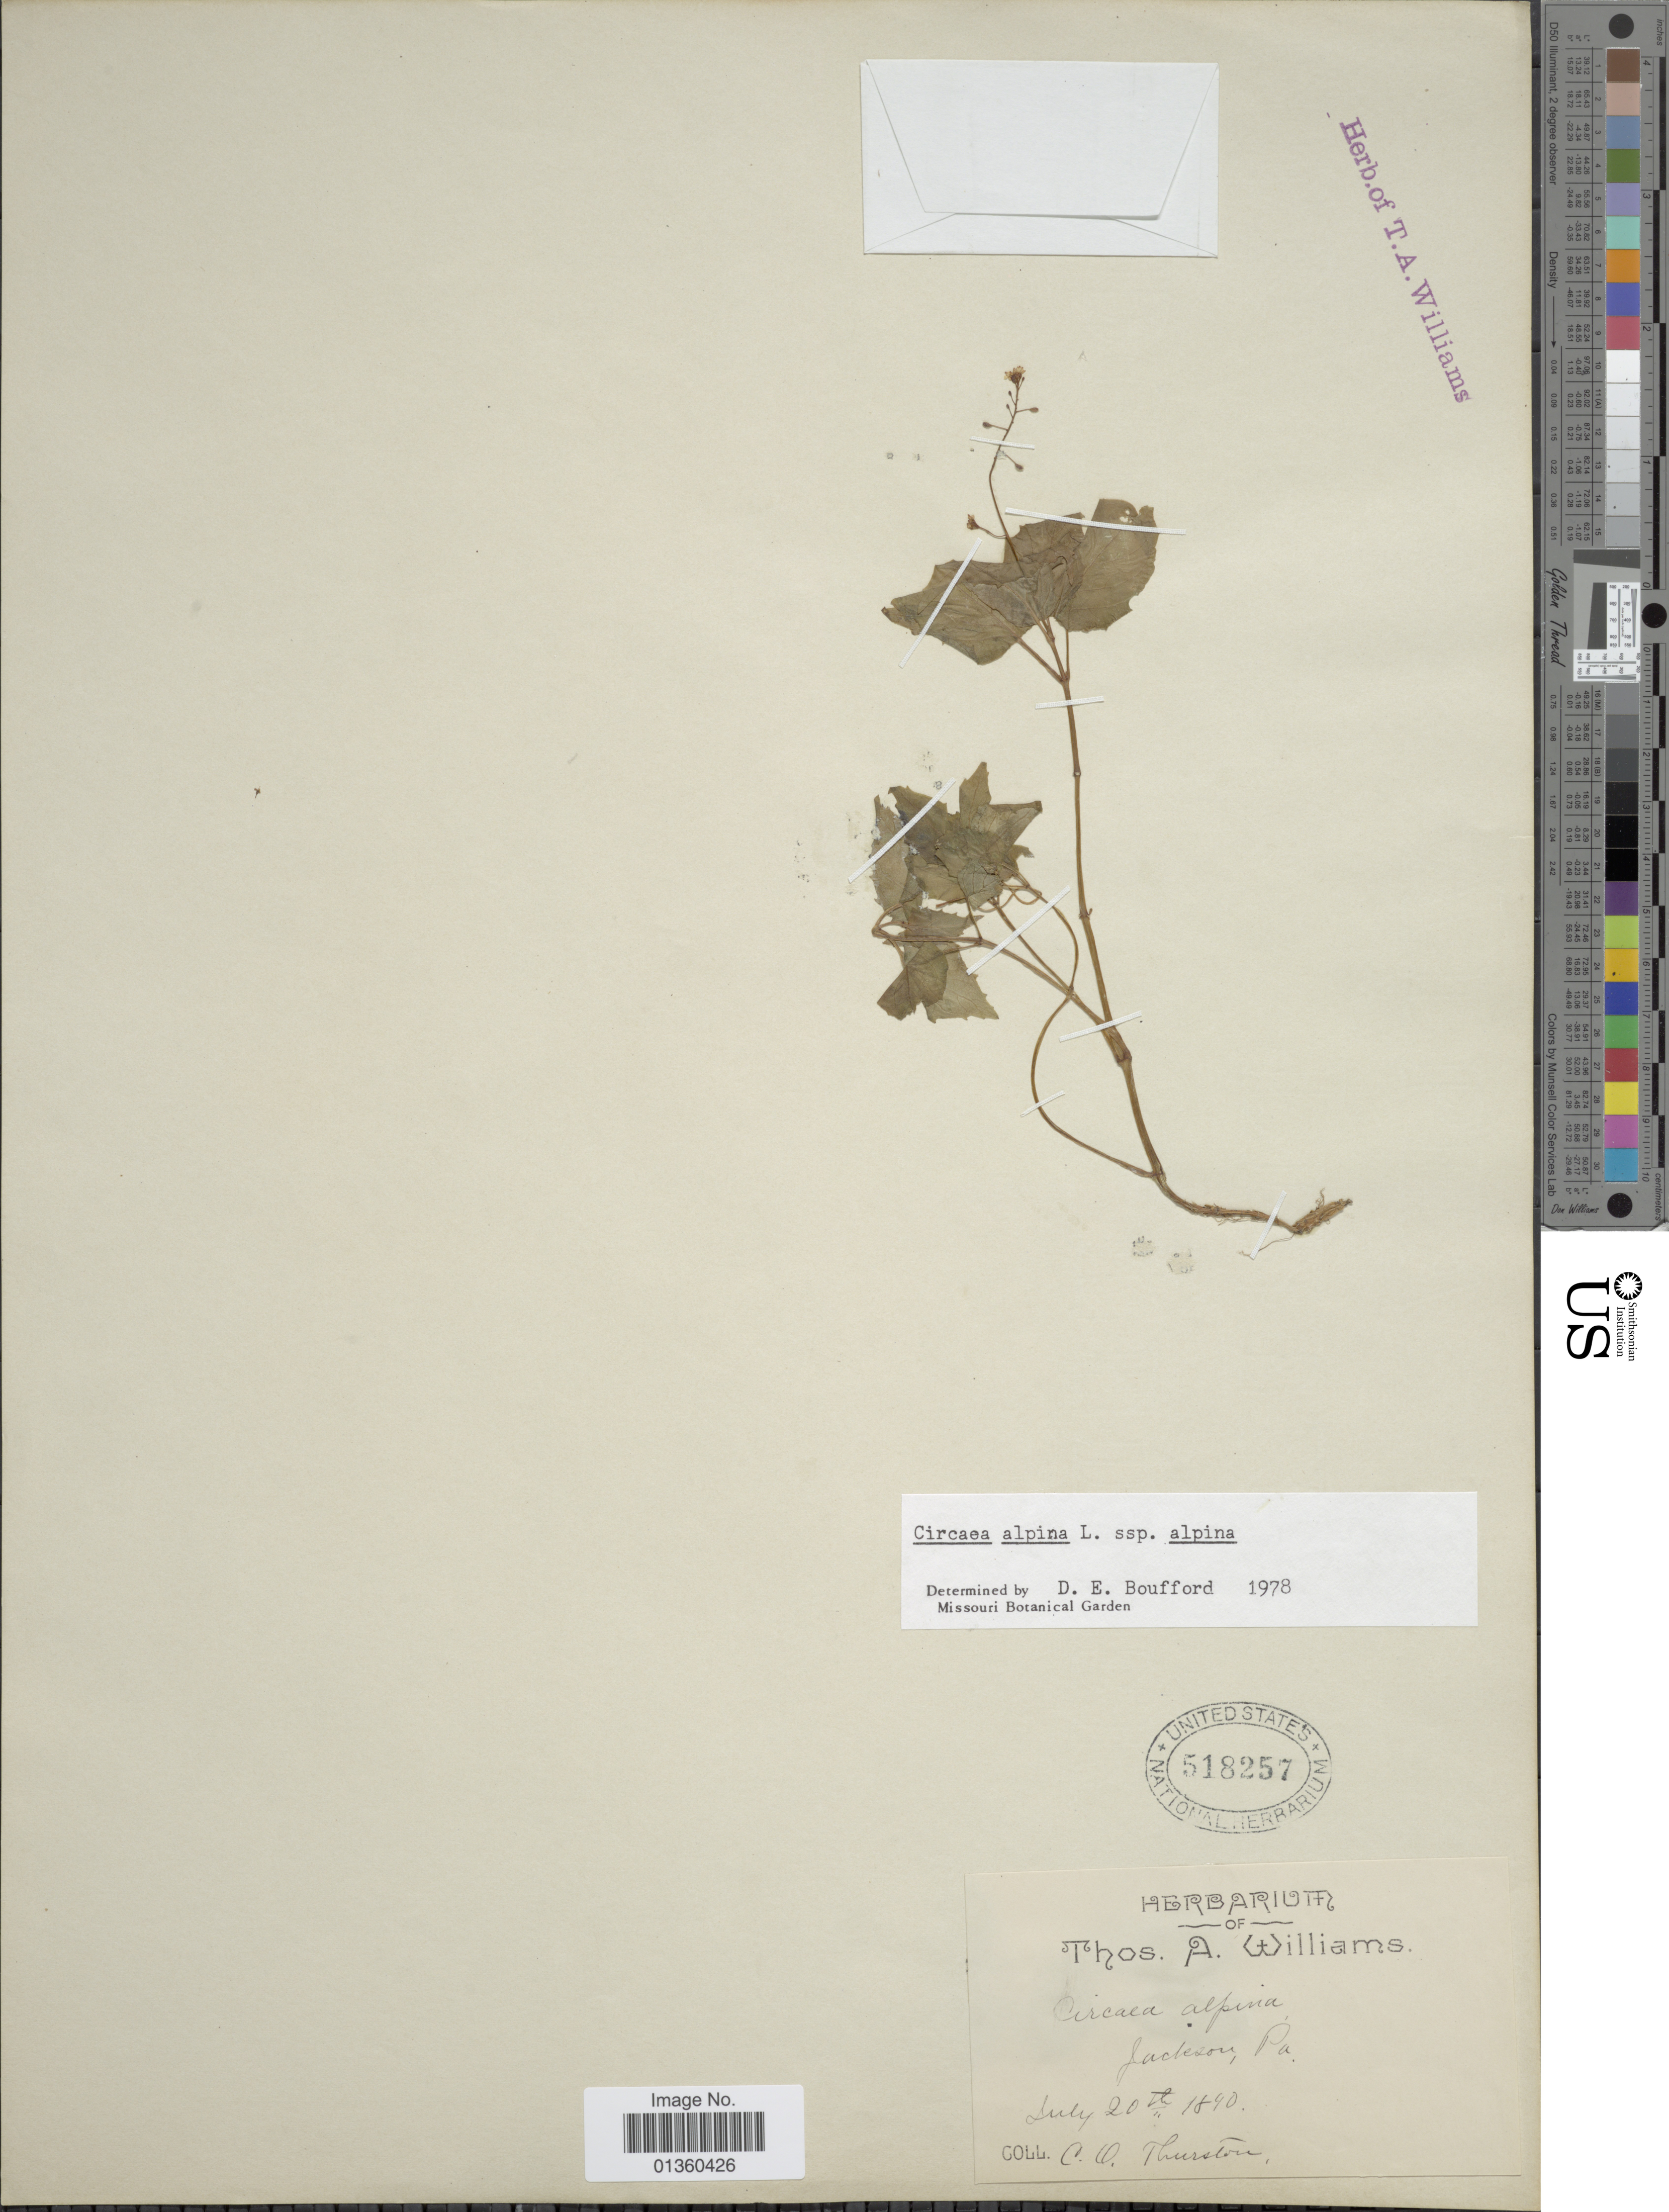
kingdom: Plantae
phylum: Tracheophyta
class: Magnoliopsida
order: Myrtales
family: Onagraceae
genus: Circaea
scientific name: Circaea alpina subsp. alpina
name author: L.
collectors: C. Thurston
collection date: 1890-07-20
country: United States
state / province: Pennsylvania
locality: Jackson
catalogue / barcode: US 518257